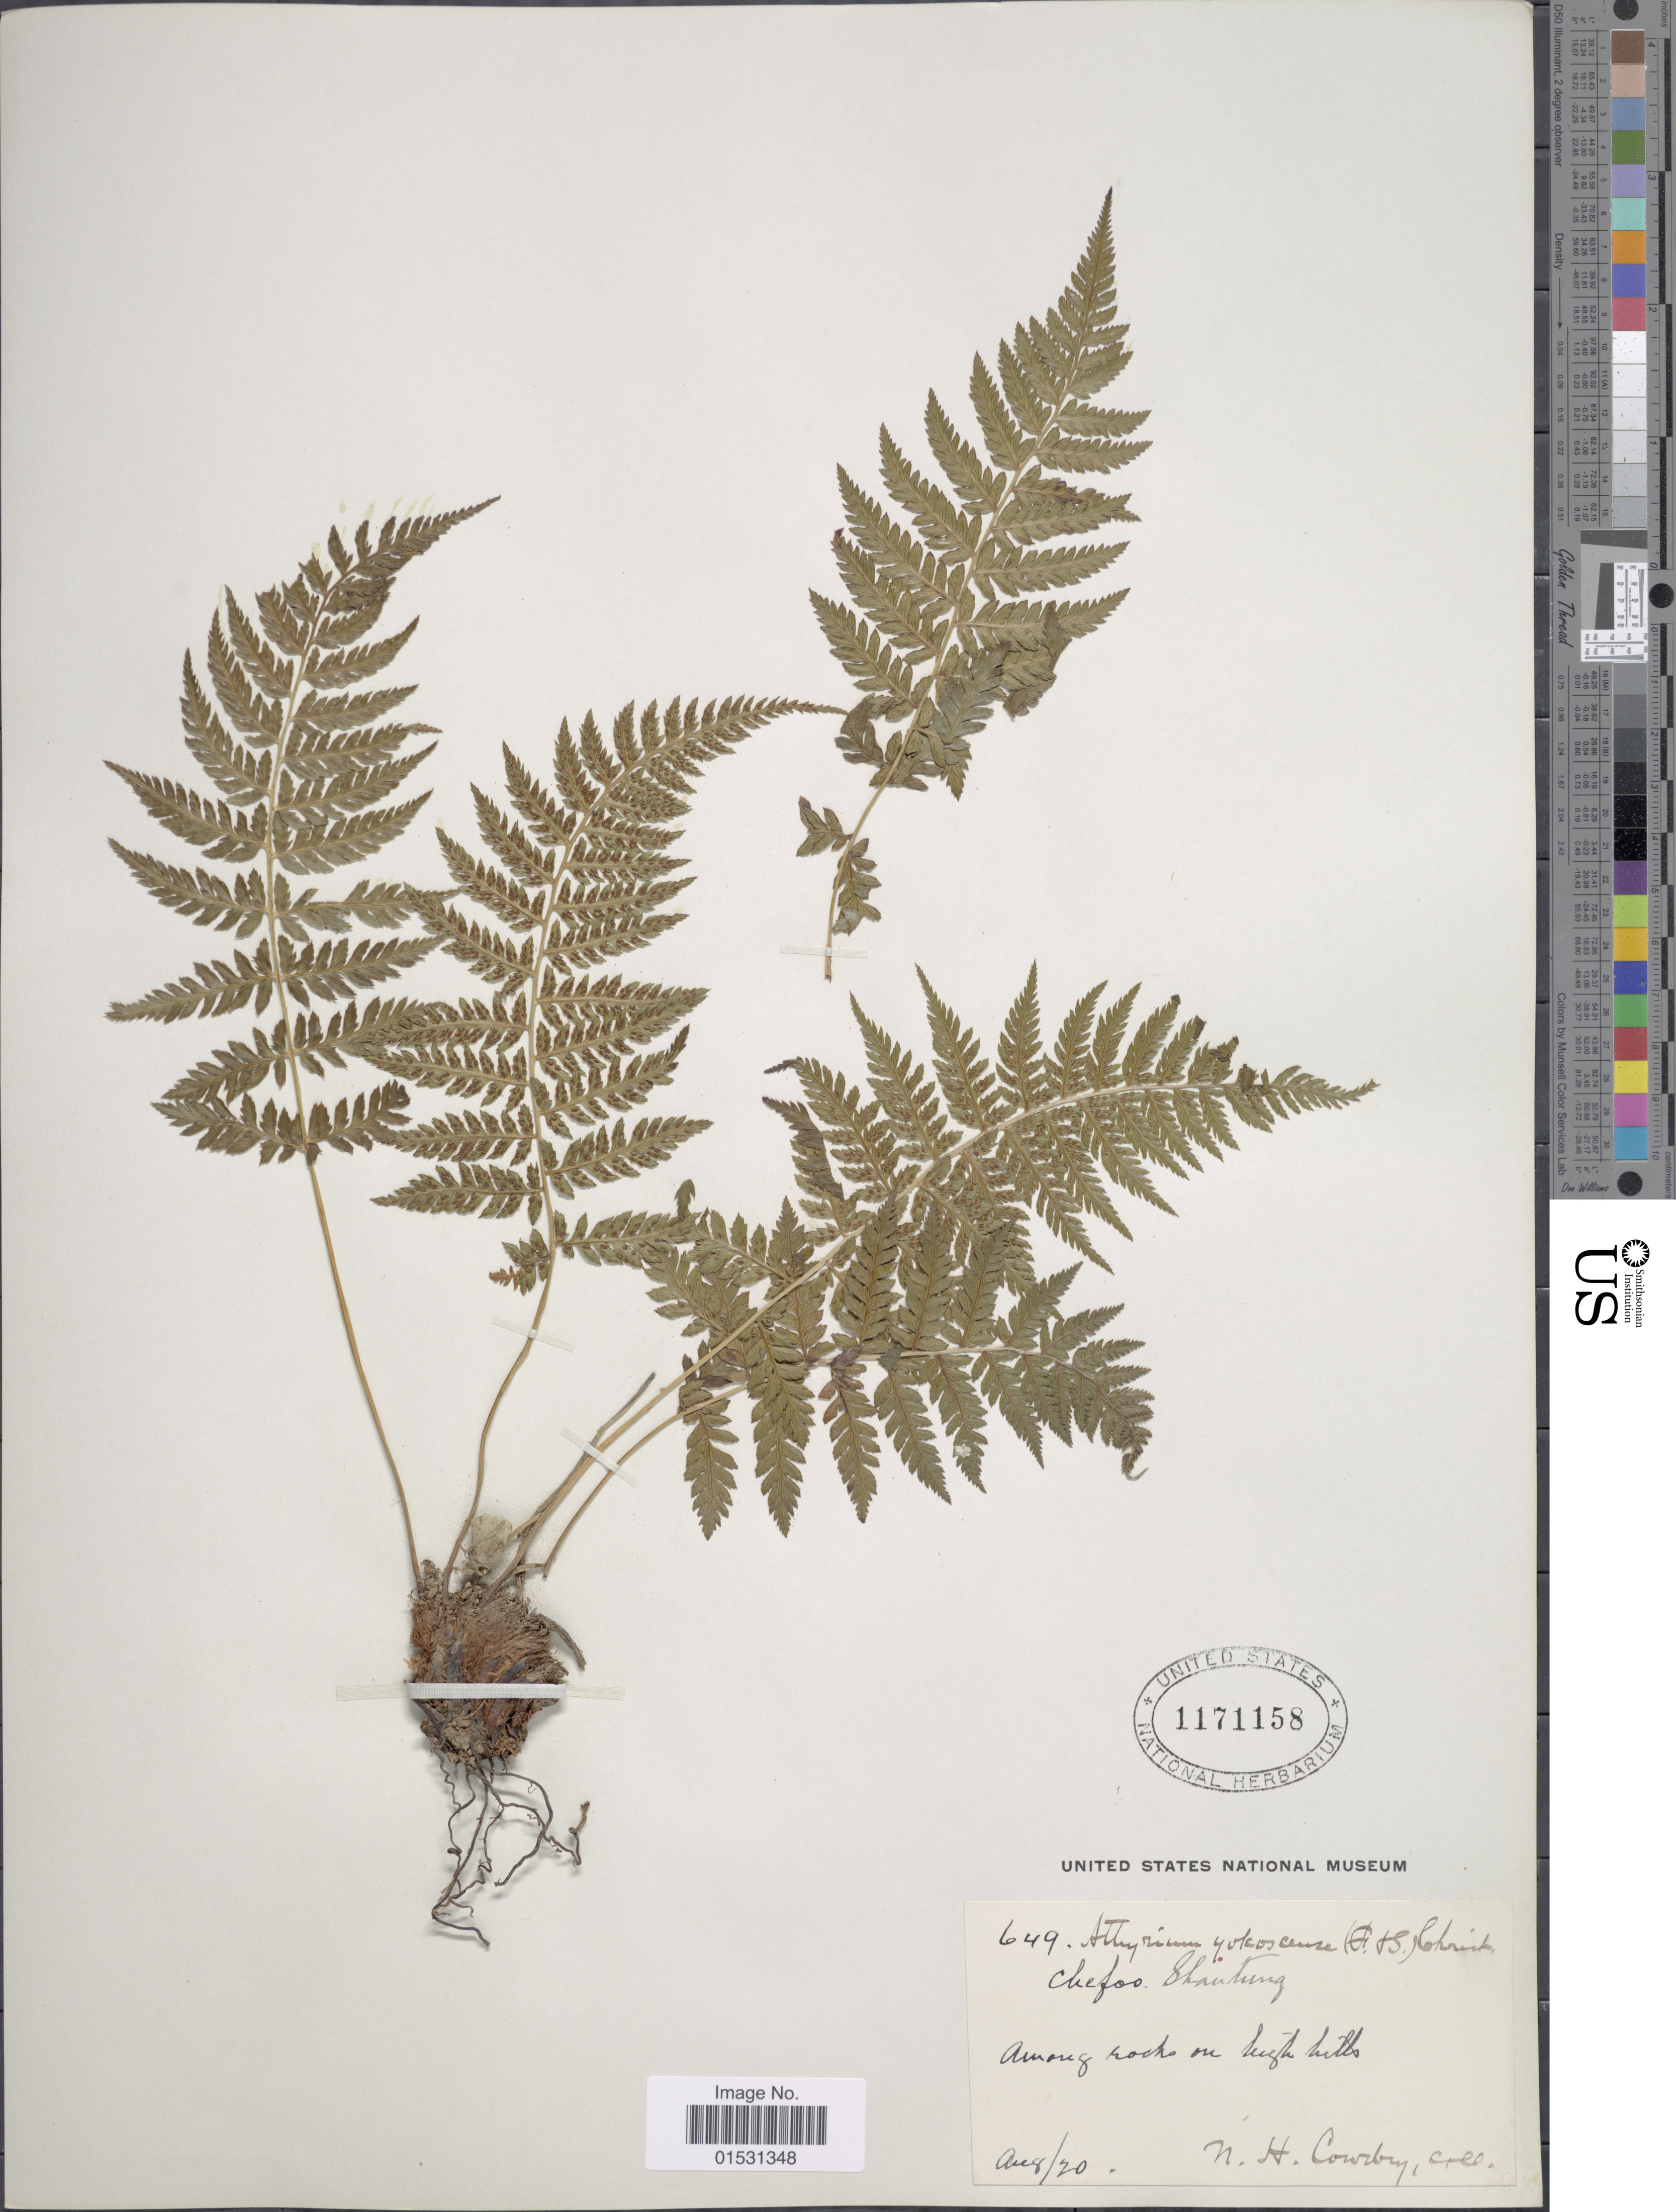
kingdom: Plantae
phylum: Tracheophyta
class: Polypodiopsida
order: Polypodiales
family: Athyriaceae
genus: Athyrium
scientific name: Athyrium yokoscense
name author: (Franch. & Sav.) Christ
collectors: N. H. Cowdry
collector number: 649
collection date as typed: Transcribed d/m/y: /8/20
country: China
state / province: Shandong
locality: Chefoo. Shantung.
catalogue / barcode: US 1171158